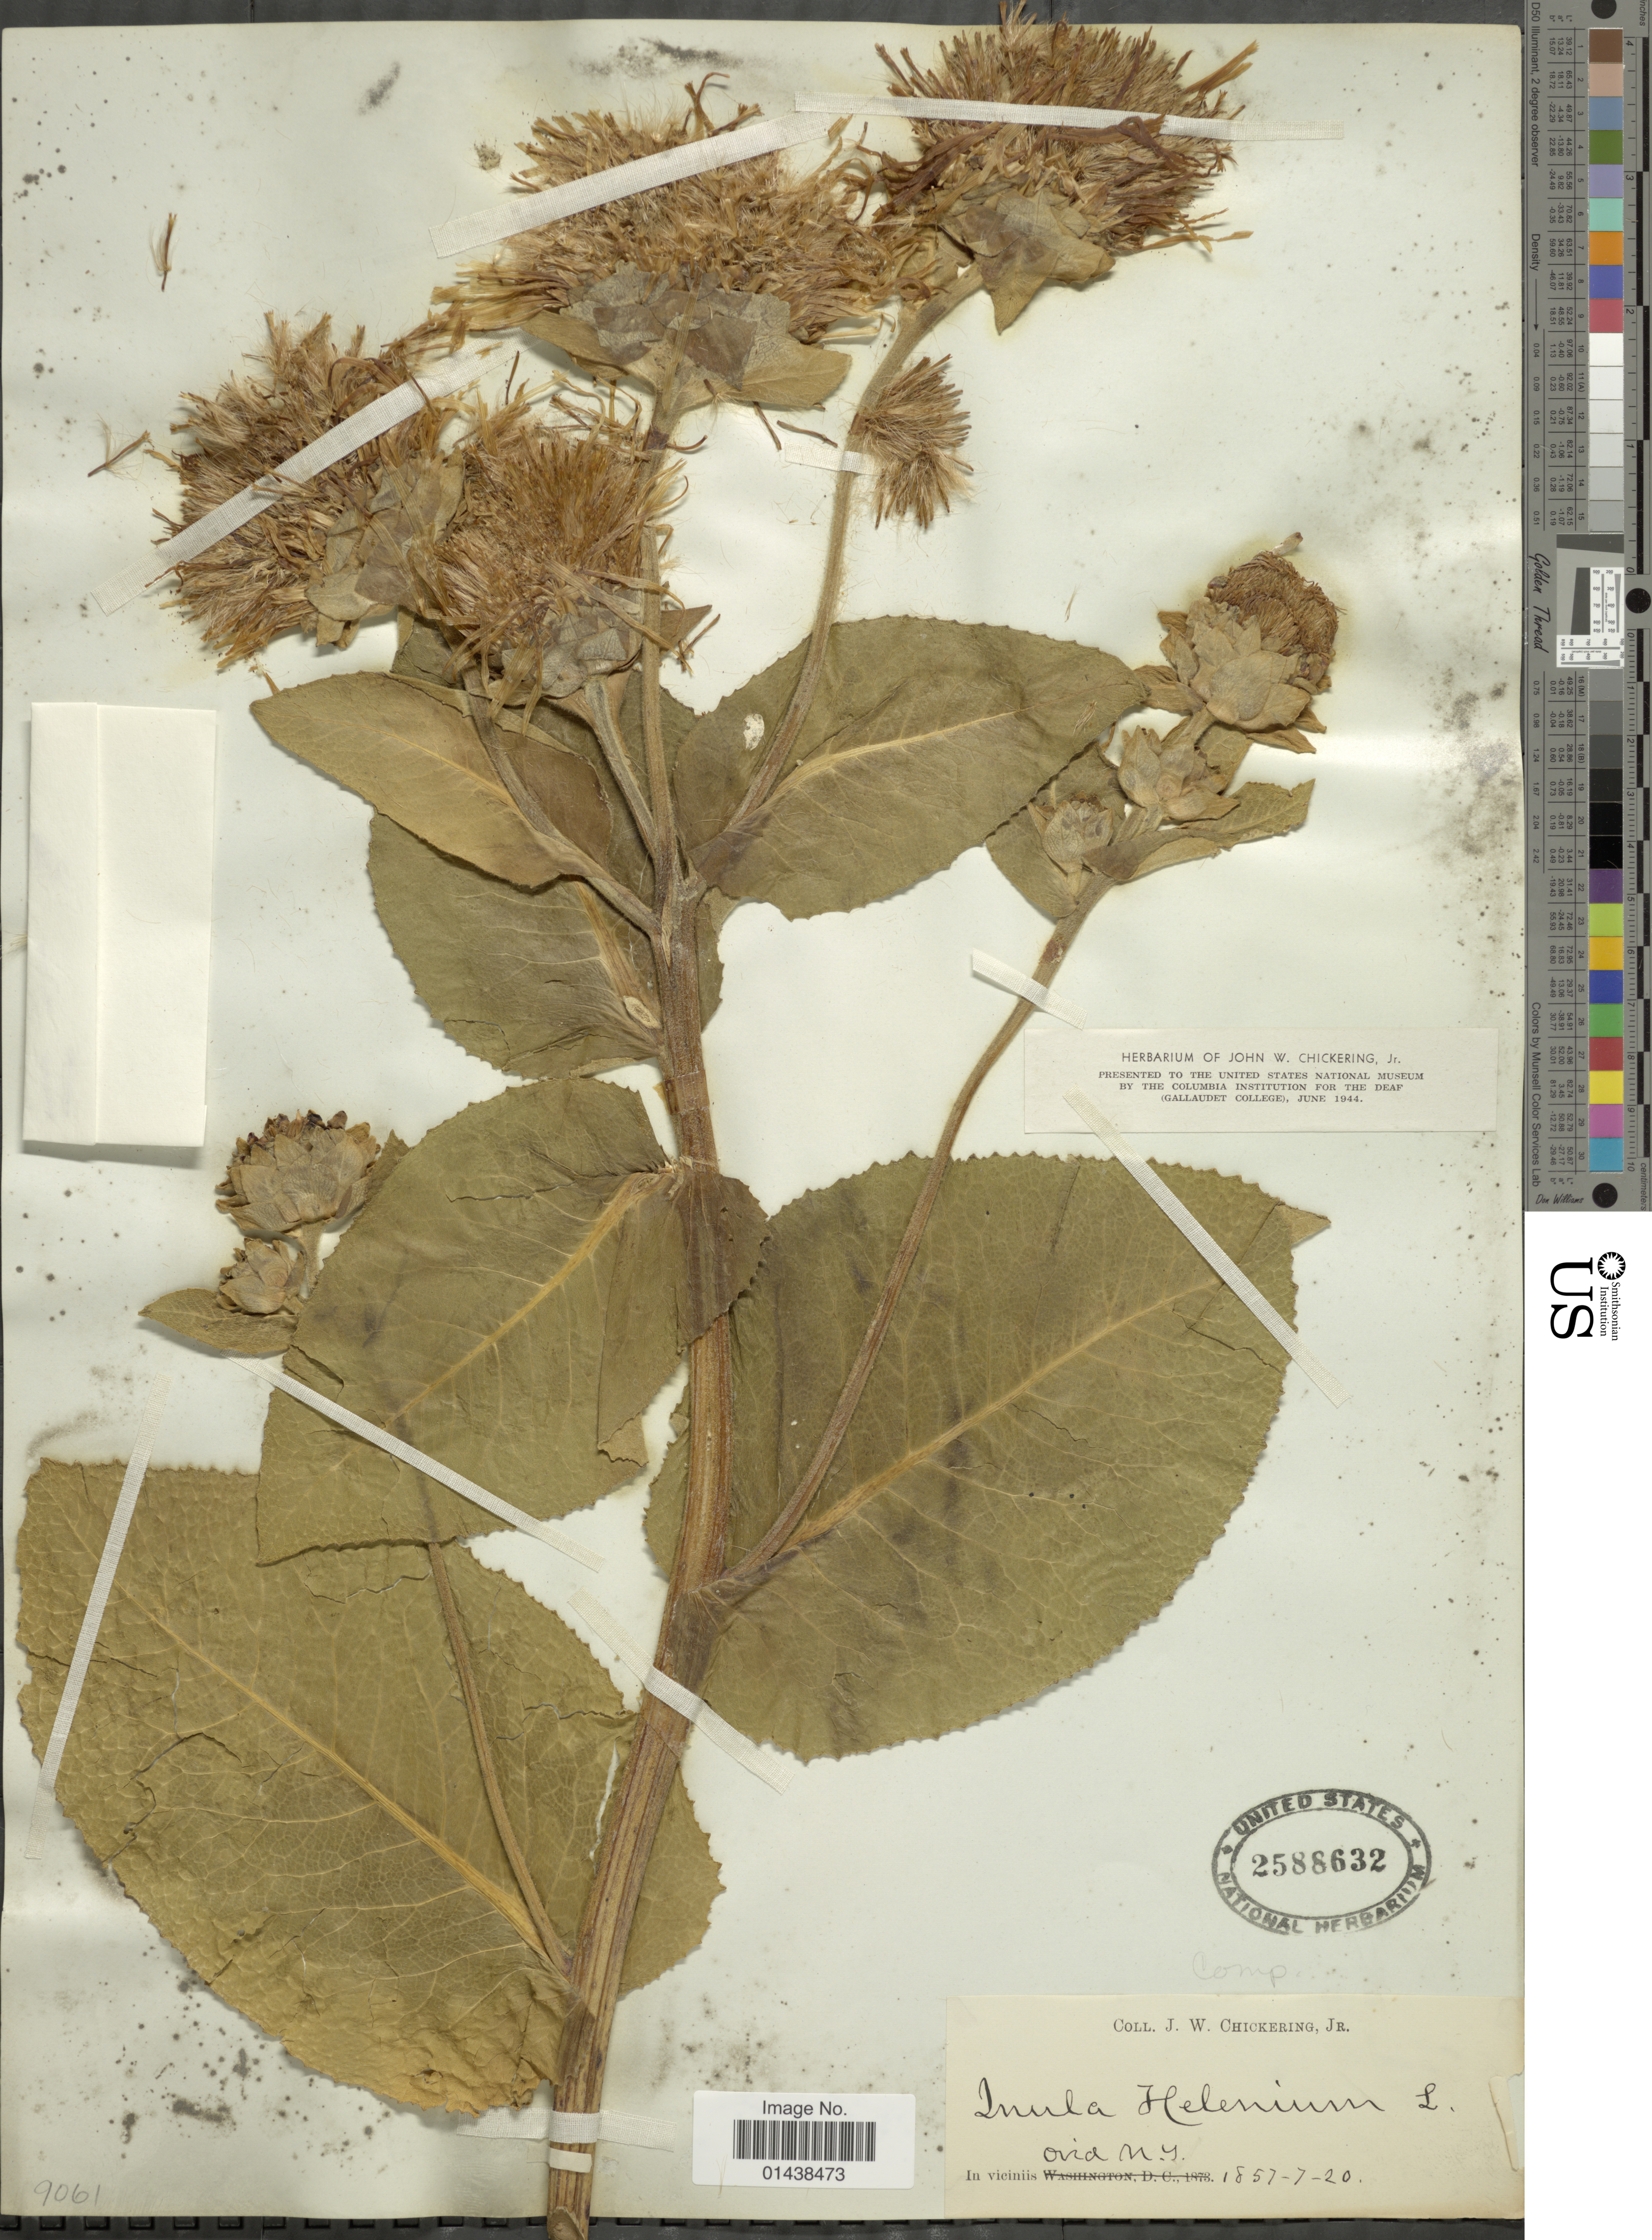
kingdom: Plantae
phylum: Tracheophyta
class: Magnoliopsida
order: Asterales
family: Asteraceae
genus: Inula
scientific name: Inula helenium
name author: L.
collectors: J. W. Chickering Jr.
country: United States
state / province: New York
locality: In viciniis Ovid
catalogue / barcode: US 2588632